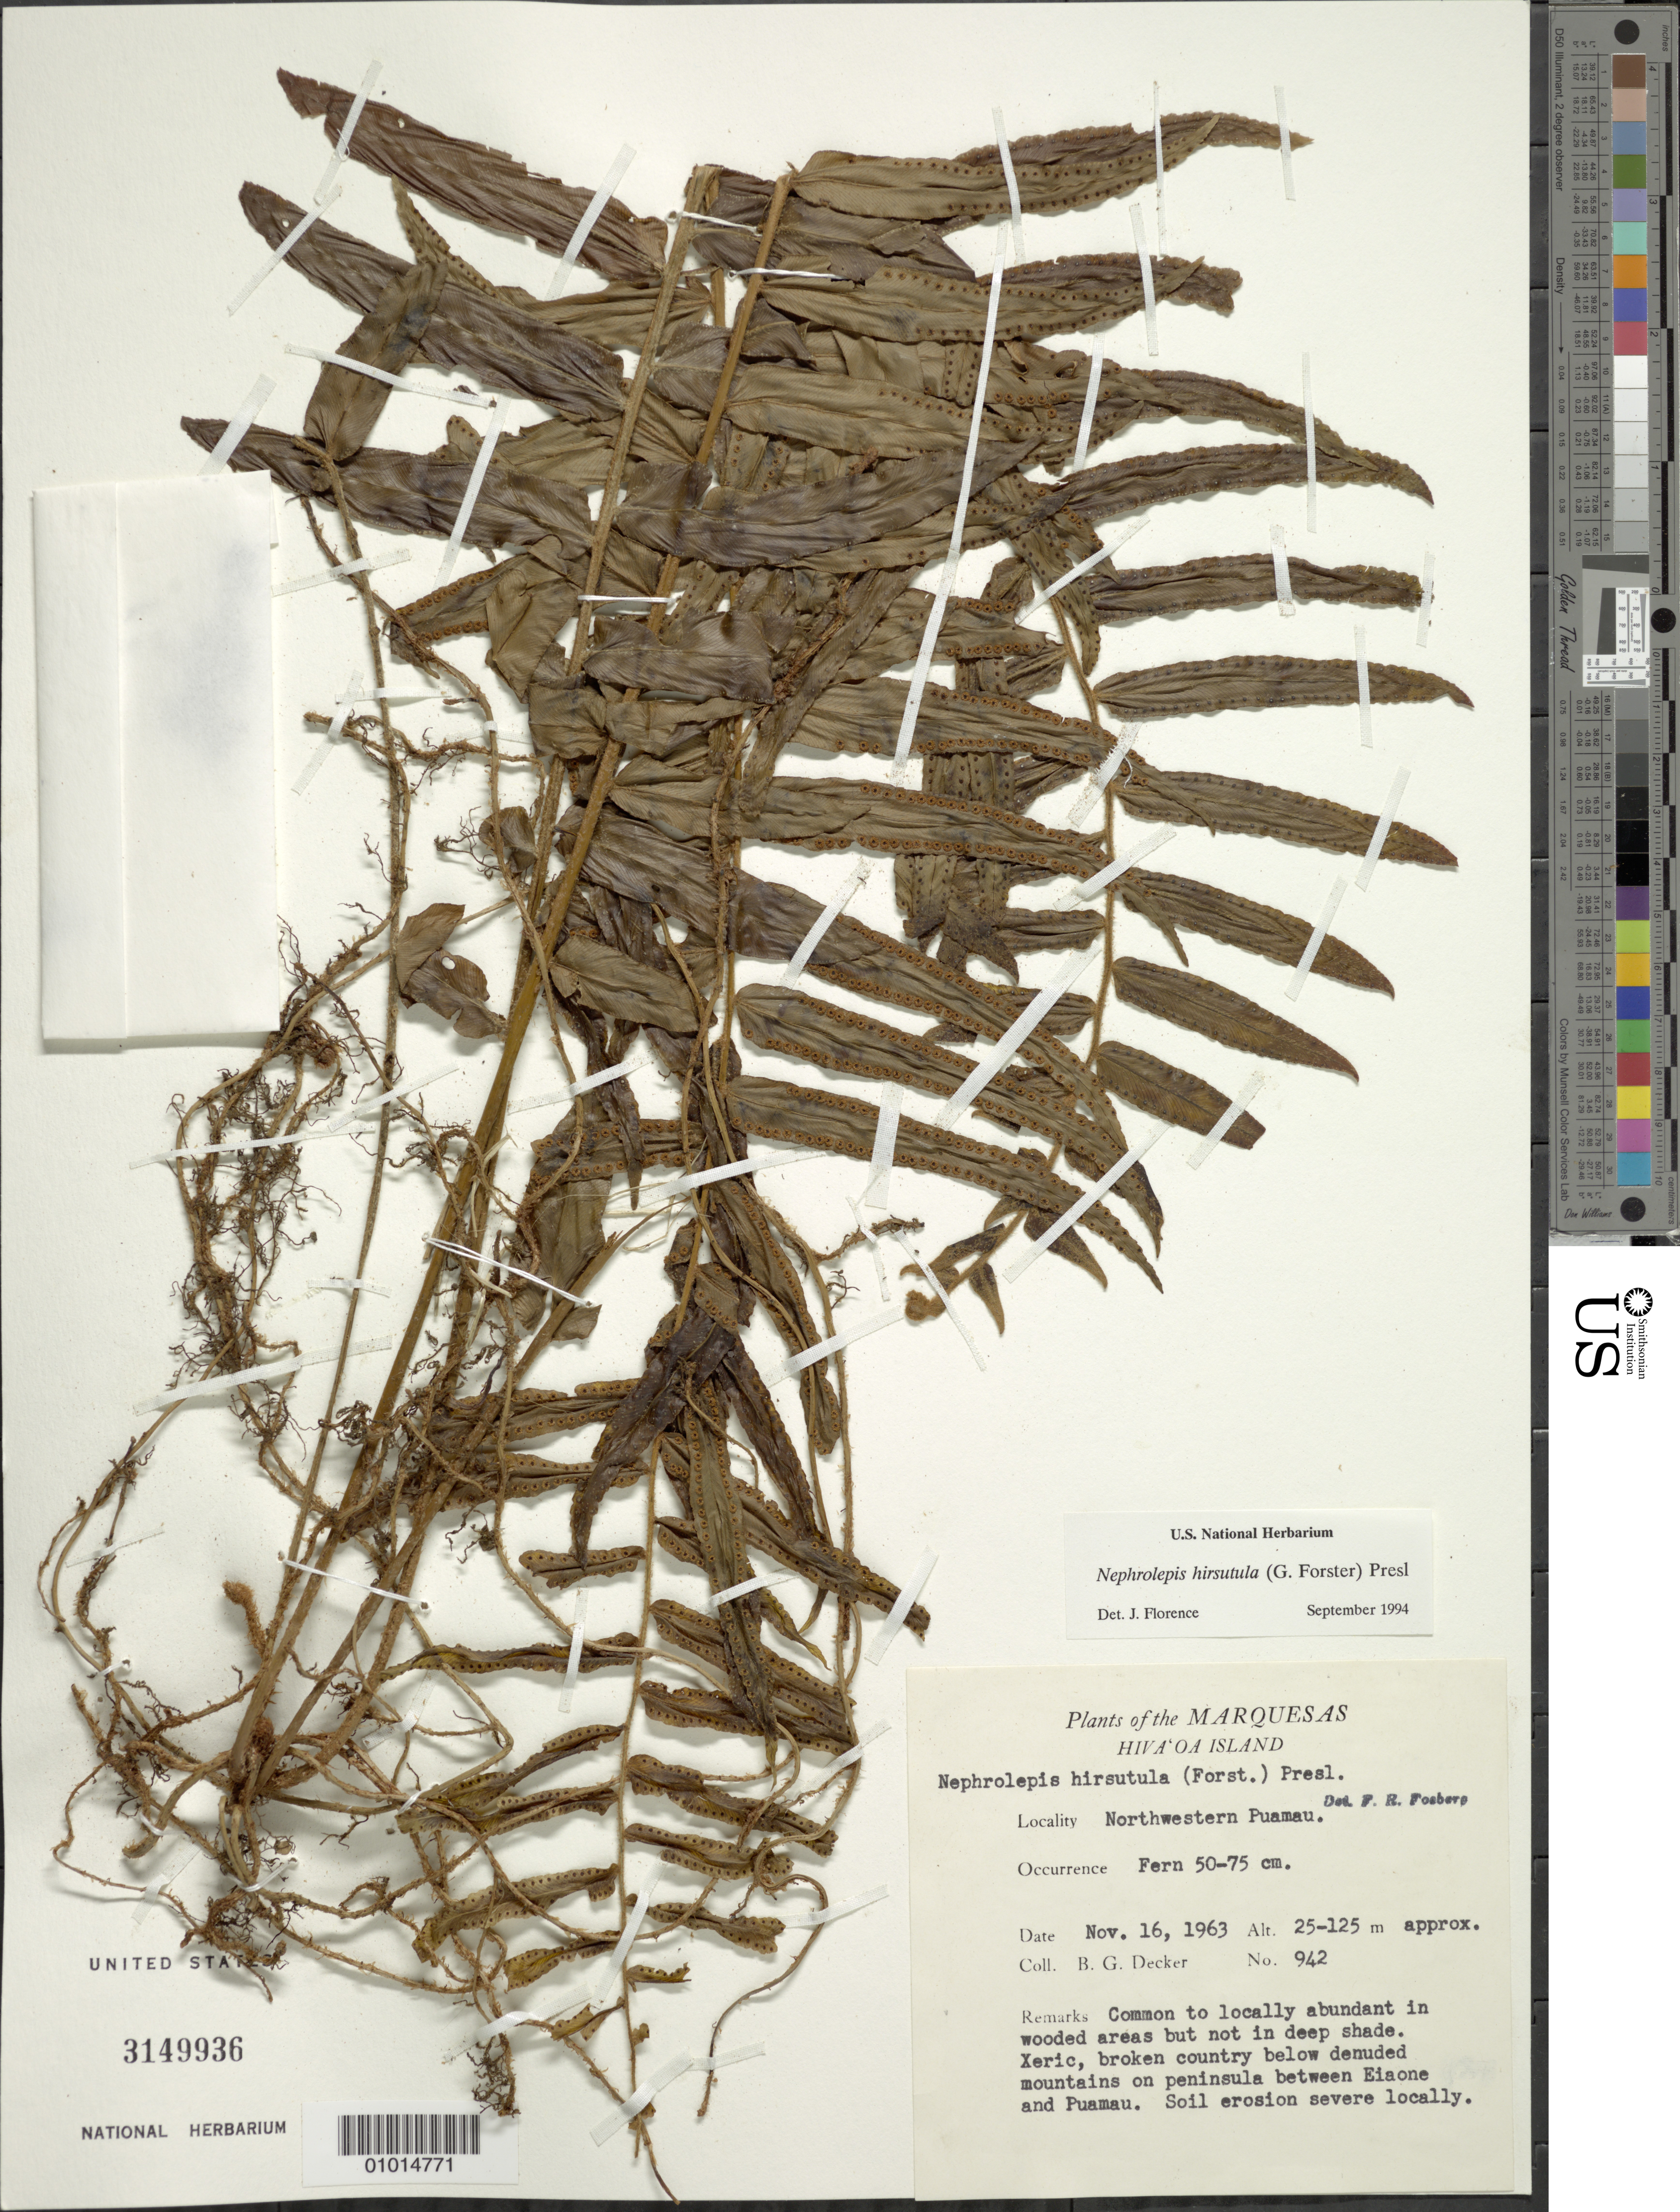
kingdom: Plantae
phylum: Tracheophyta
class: Polypodiopsida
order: Polypodiales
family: Nephrolepidaceae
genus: Nephrolepis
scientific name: Nephrolepis hirsutula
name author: (G. Forst.) C. Presl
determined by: Florence, J.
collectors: B. G. Decker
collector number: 942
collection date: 1963-11-16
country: French Polynesia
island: Hiva Oa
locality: Northwestern Puamau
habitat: Common to locally abundant in wooded areas but not in deep shade. Xeric, broken country below denuded mountains on peninsula between Eiaone and Puamau. Soil erosion severe locally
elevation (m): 25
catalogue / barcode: US 3149936